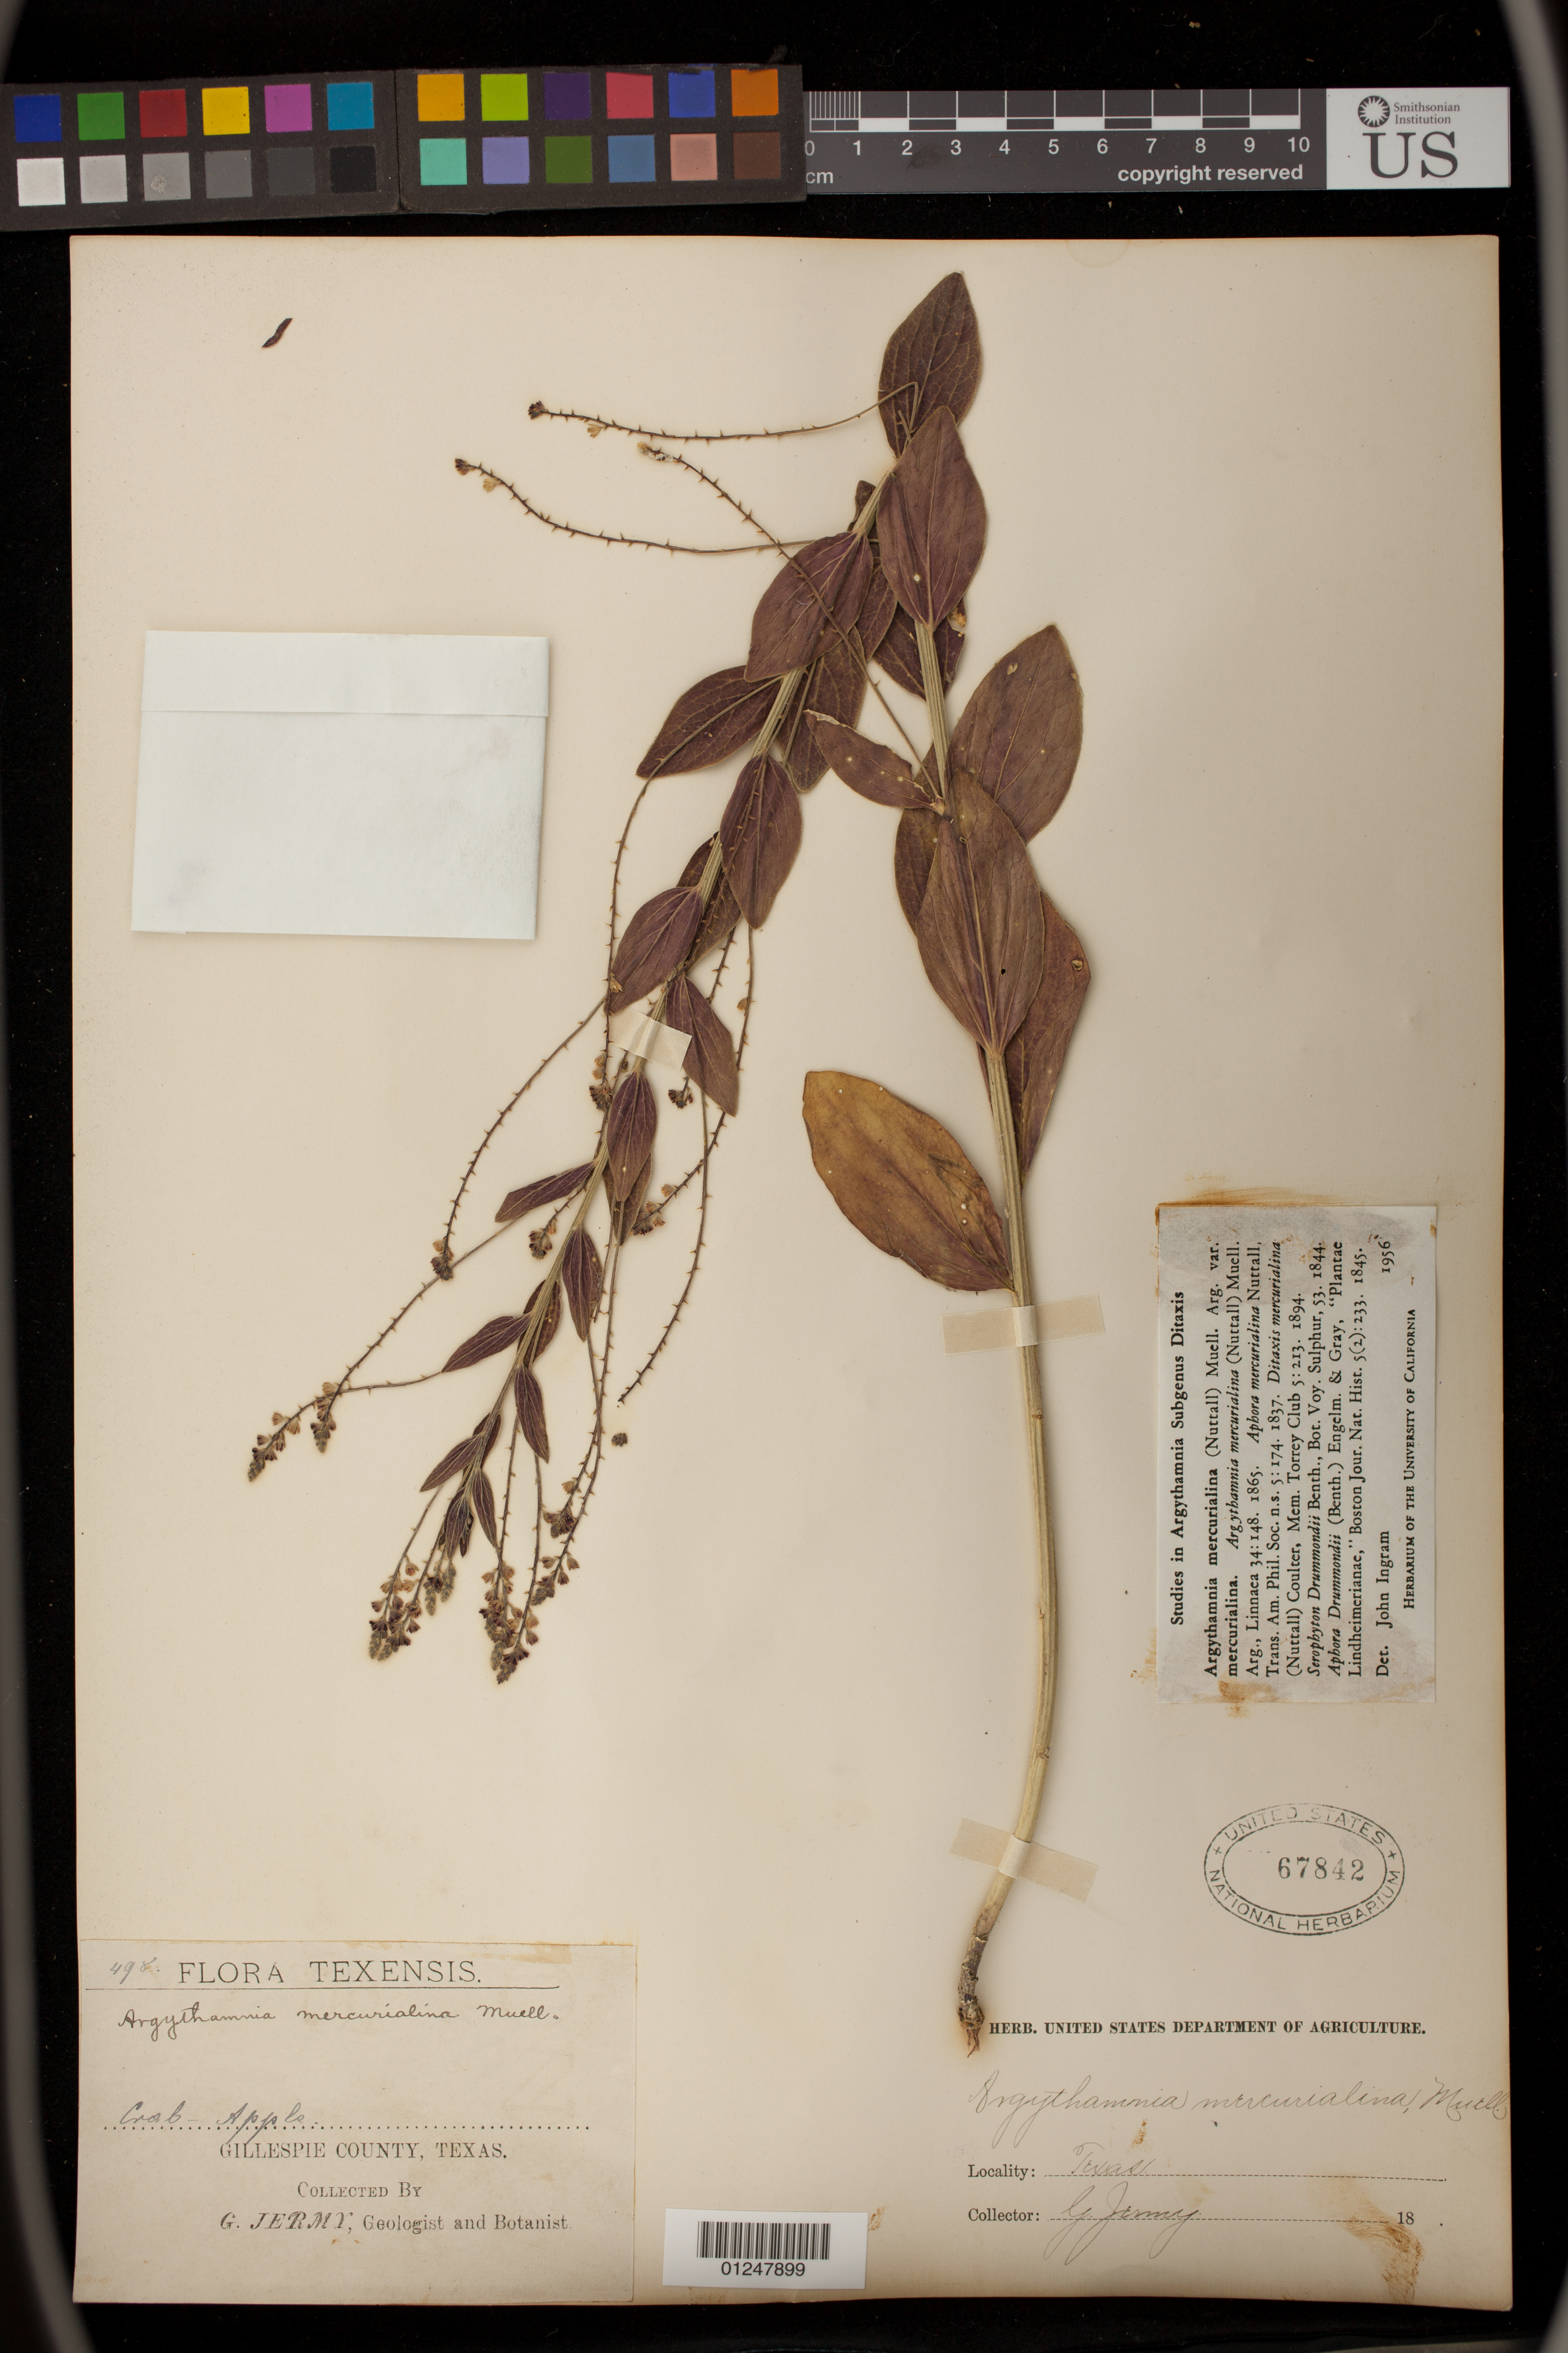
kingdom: Plantae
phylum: Tracheophyta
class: Magnoliopsida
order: Malpighiales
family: Euphorbiaceae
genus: Argythamnia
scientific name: Argythamnia mercurialina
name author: (Nutt.) Müll. Arg.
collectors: G. Jermy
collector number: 498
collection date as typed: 18--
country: United States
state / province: Texas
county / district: Gillespie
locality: Carb - Apple [Crabapple]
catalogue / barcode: US 67842